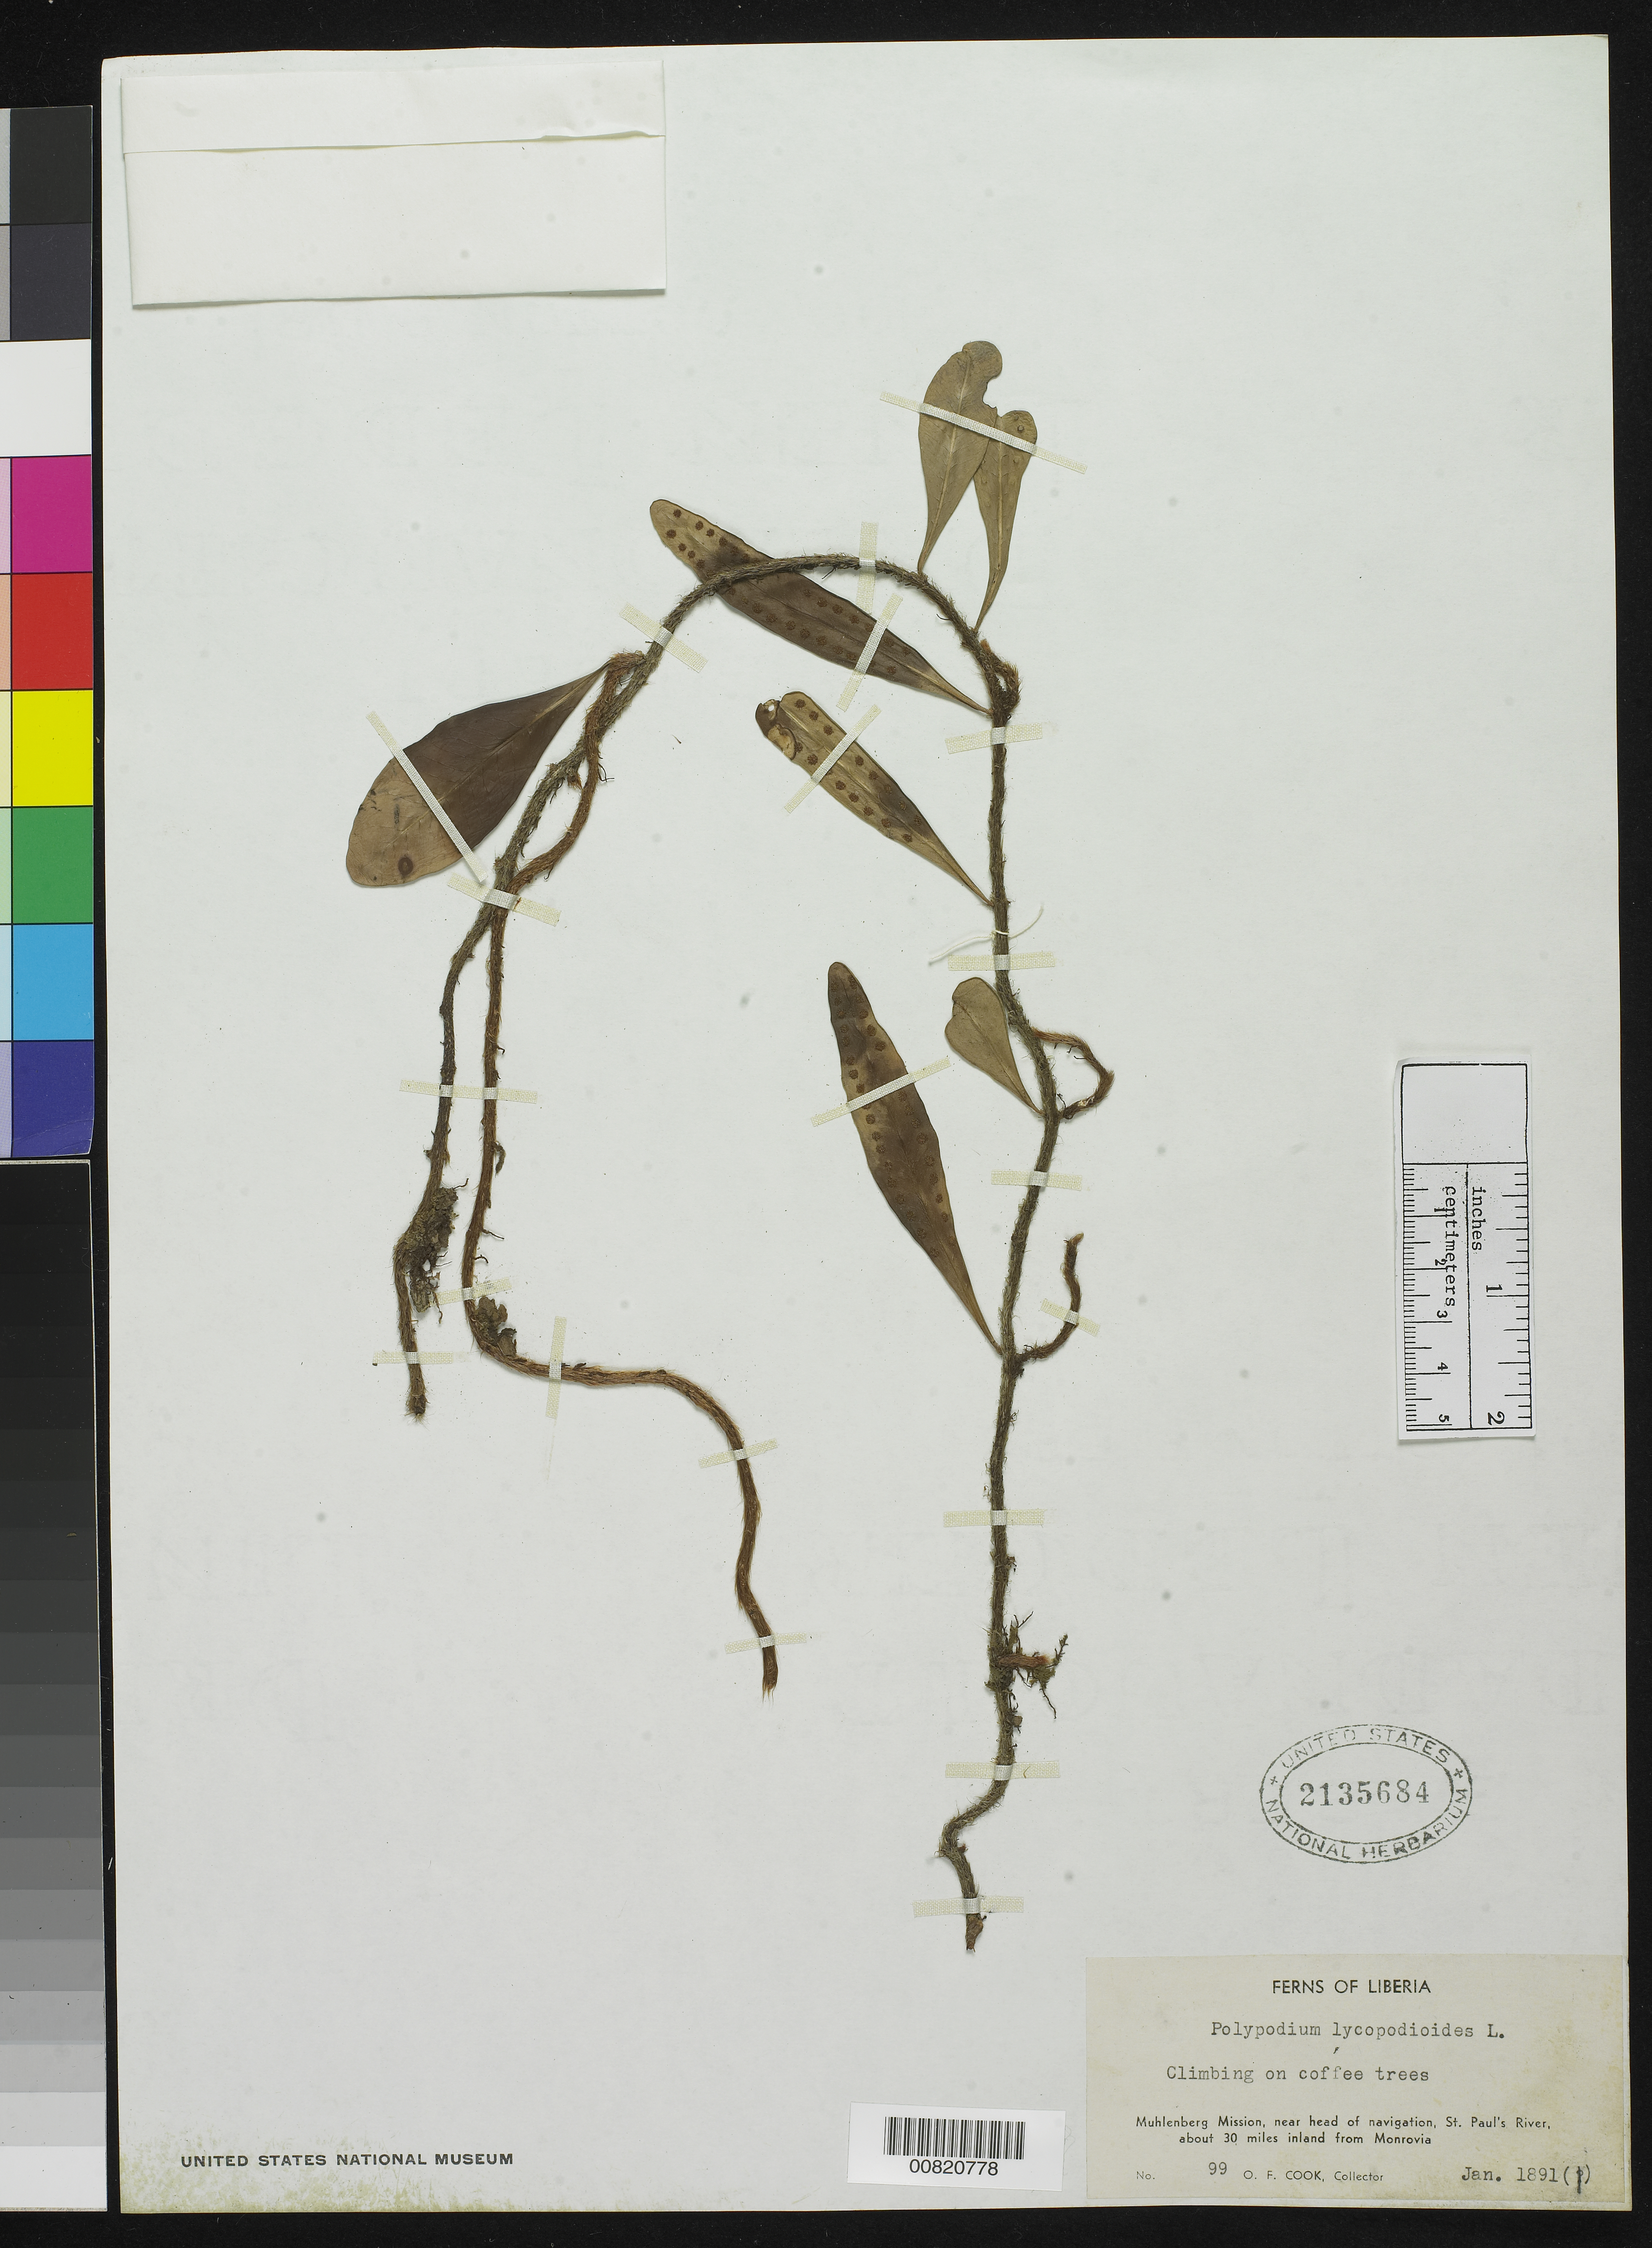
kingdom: Plantae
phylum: Tracheophyta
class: Polypodiopsida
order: Polypodiales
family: Polypodiaceae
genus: Polypodium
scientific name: Polypodium lycopodioides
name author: L.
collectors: O. F. Cook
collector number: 99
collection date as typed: Jan 1891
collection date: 1891-01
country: Liberia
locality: Muhlenberg Mission, near head of navigation, St. Paul's River, about 30 miles inland from Monrovia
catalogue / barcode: US 2135684